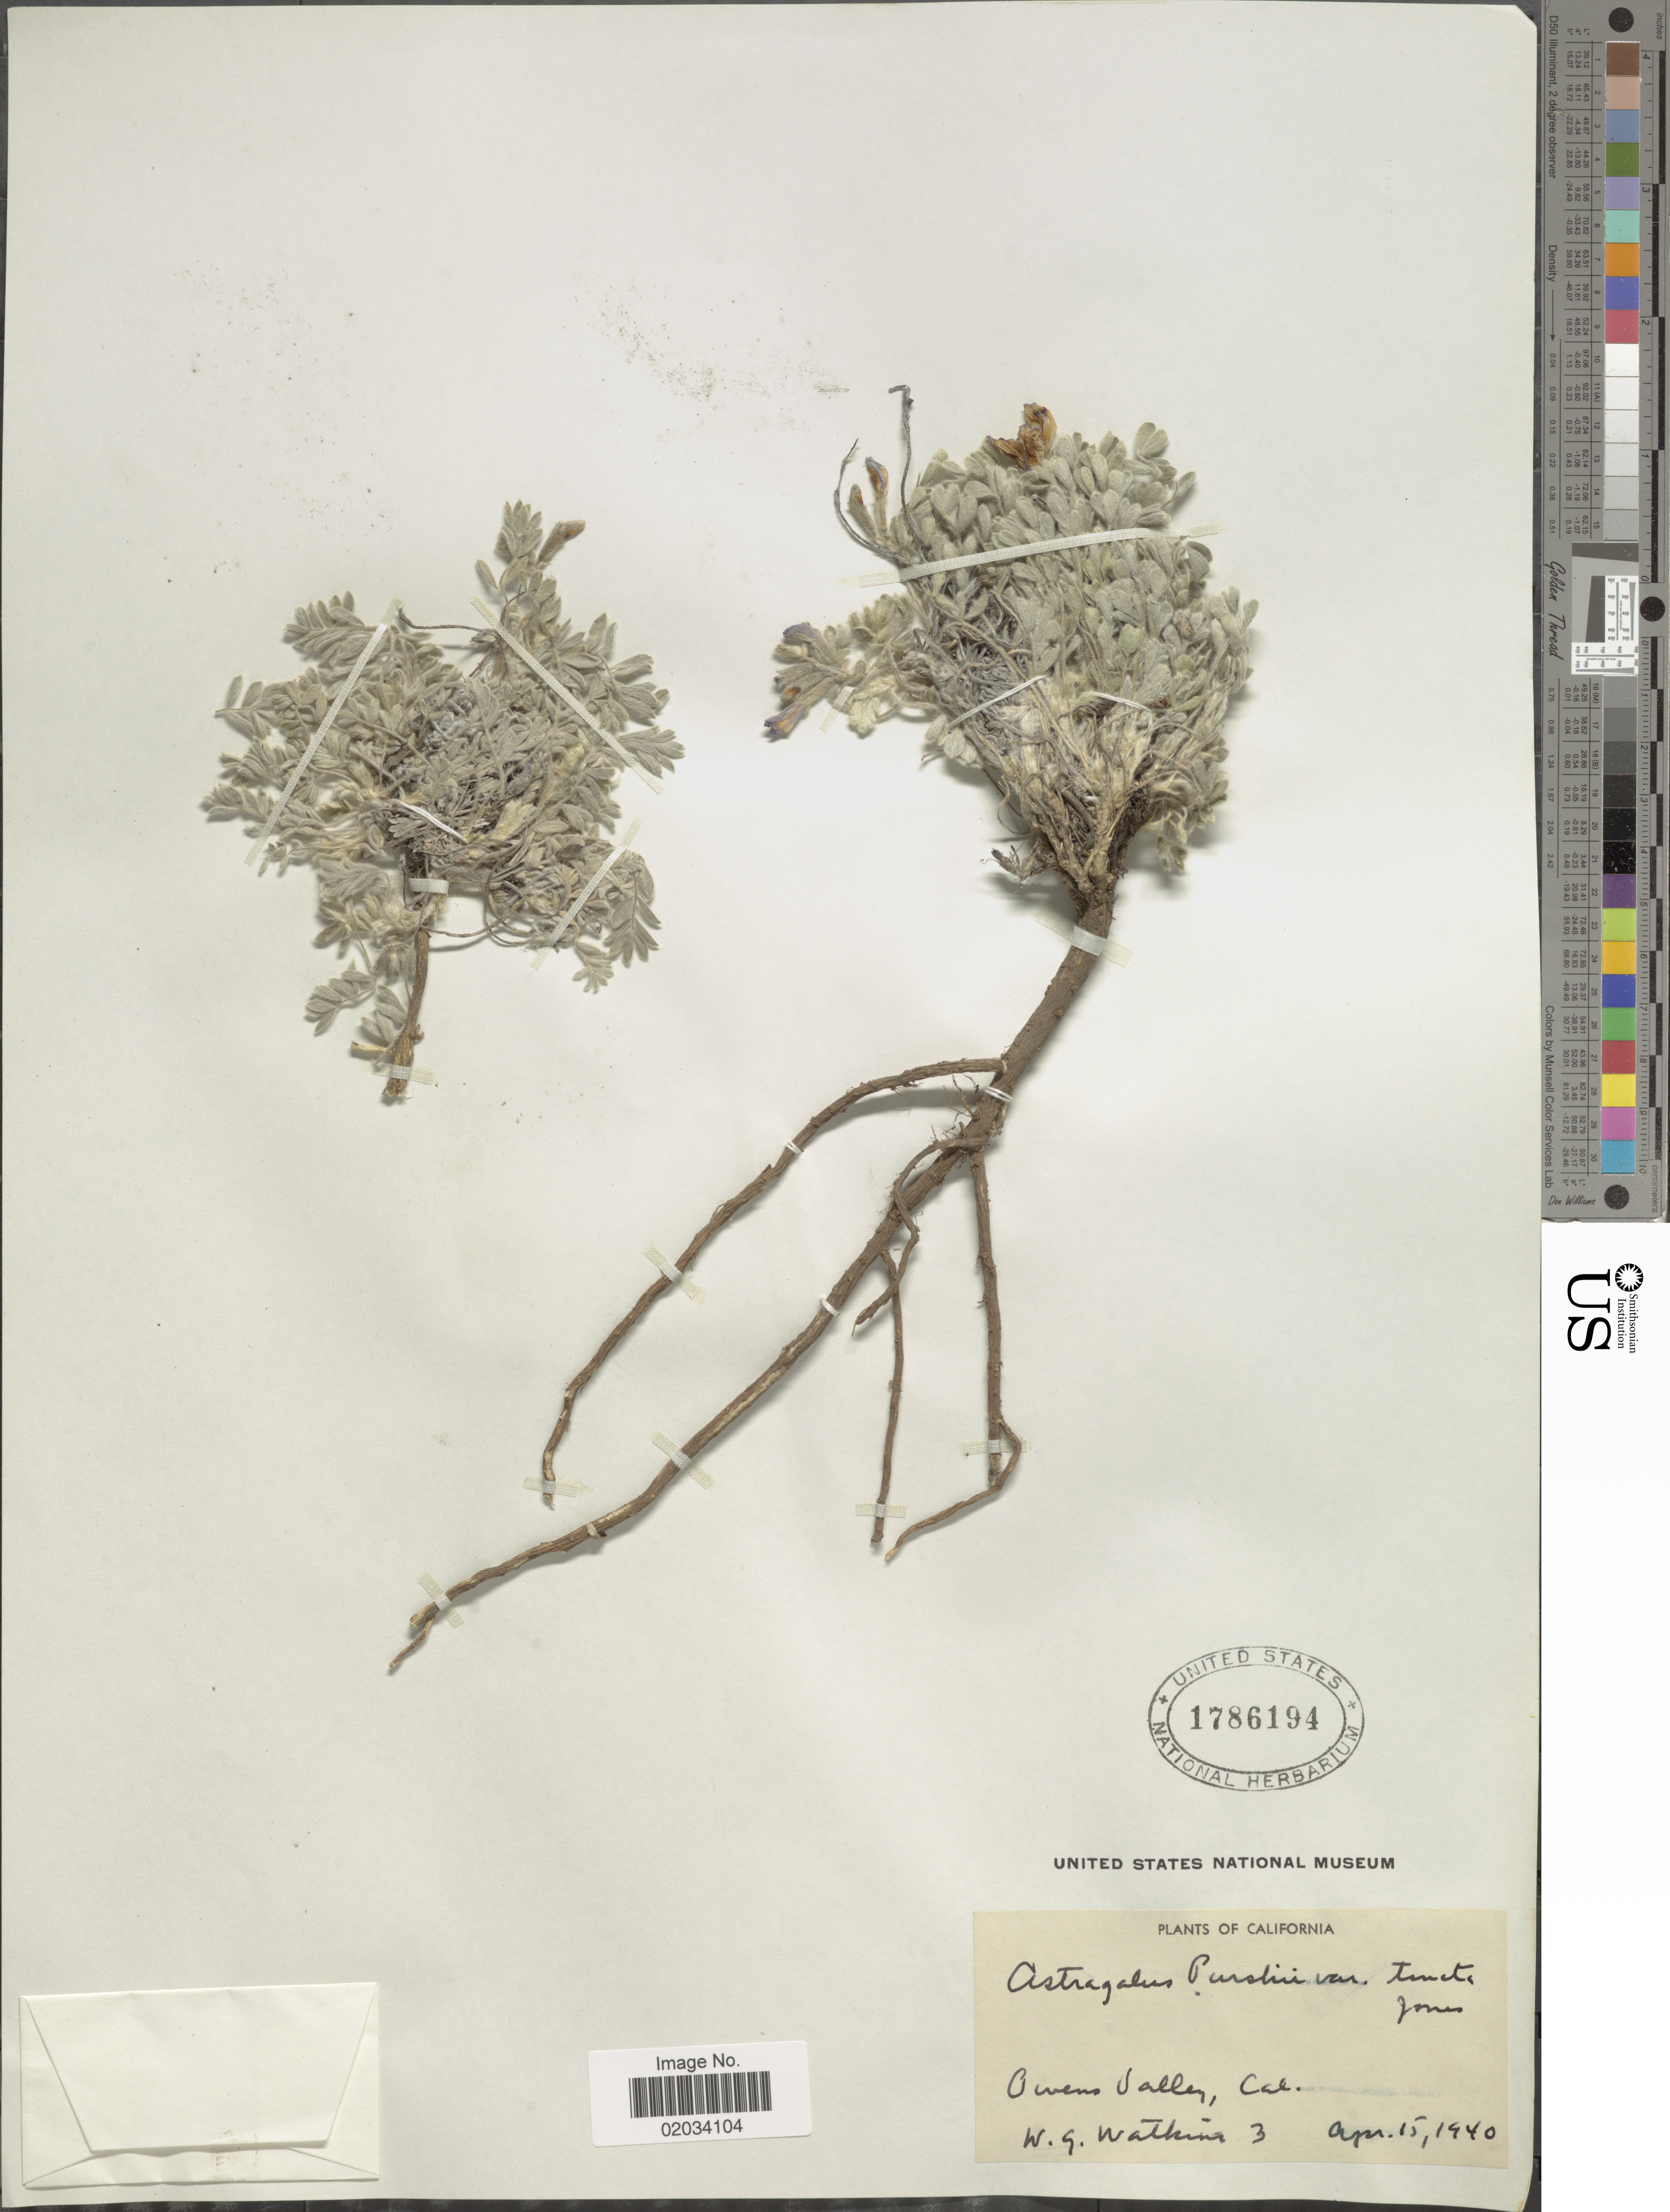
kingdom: Plantae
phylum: Tracheophyta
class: Magnoliopsida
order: Fabales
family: Fabaceae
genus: Astragalus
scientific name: Astragalus purshii var. tinctus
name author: M.E. Jones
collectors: W. Watkins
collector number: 3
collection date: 1940-04-15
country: United States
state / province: California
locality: Owens Valley, Cal.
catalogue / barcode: US 1786194